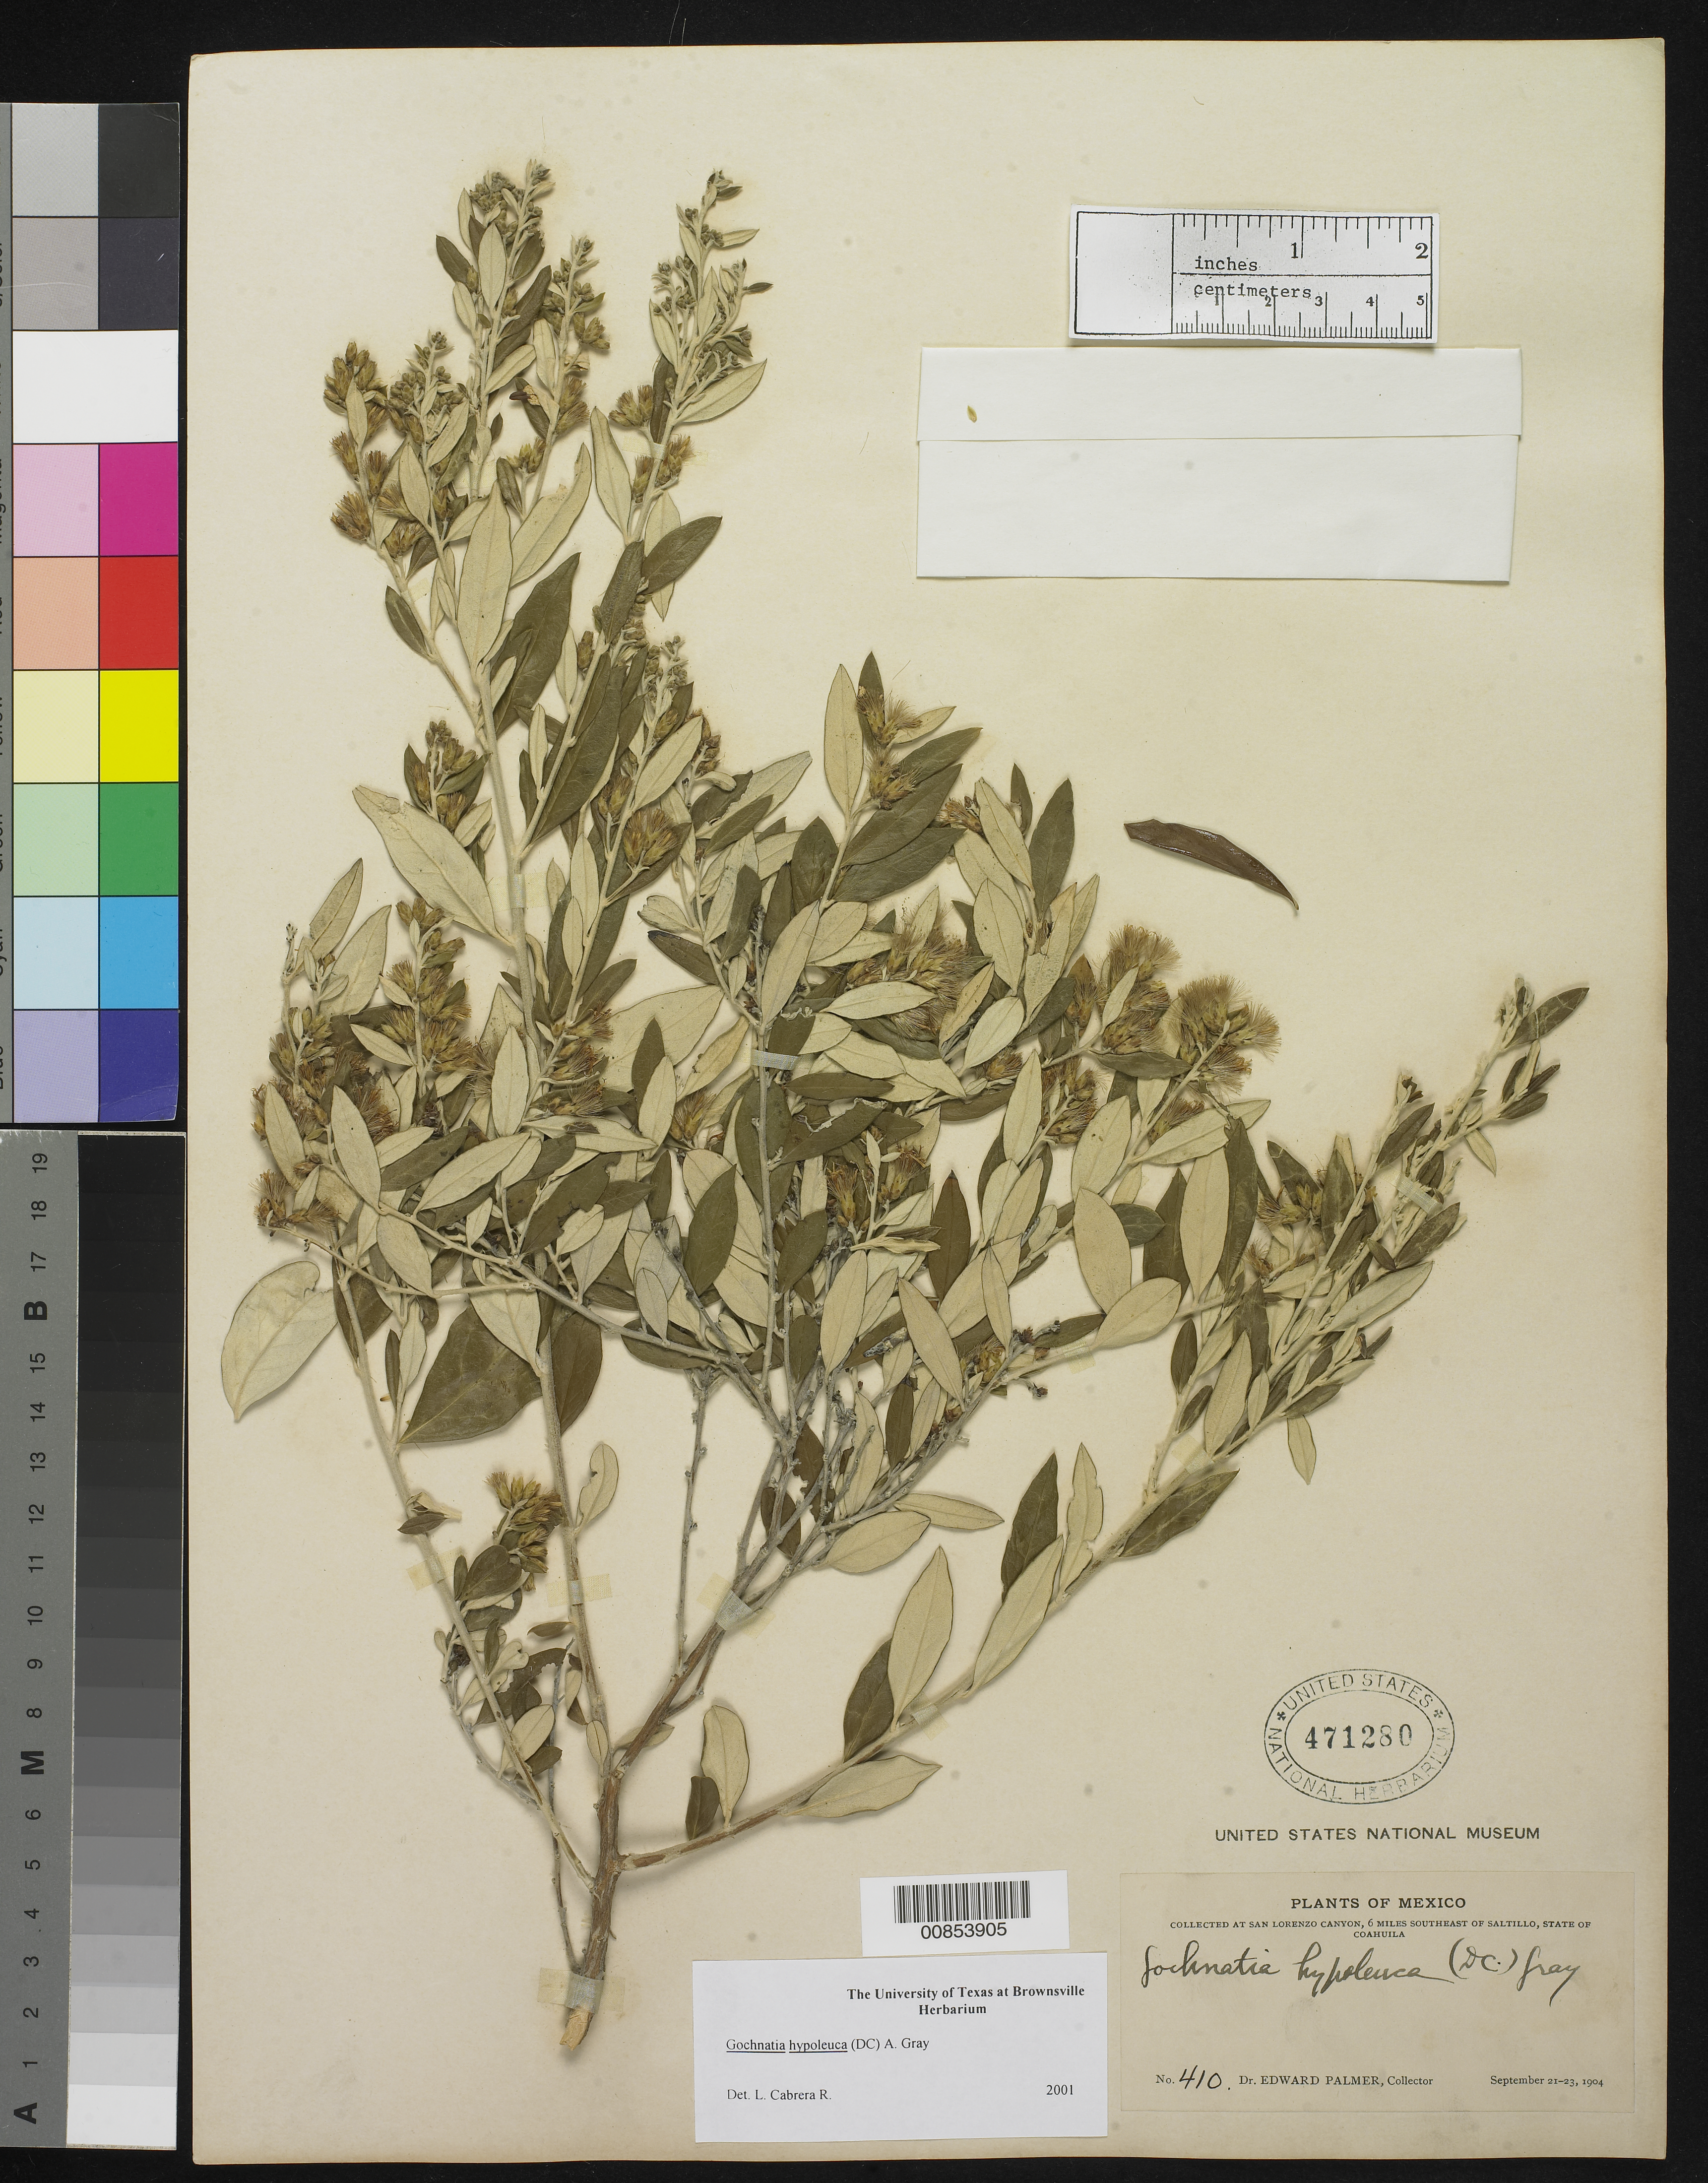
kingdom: Plantae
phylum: Tracheophyta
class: Magnoliopsida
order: Asterales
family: Asteraceae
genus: Nahuatlea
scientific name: Nahuatlea hypoleuca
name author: (DC.) V.A. Funk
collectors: E. Palmer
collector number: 410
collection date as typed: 21 Sep 1904 to 23 Sep 1904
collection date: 1904-09-21/1904-09-23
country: Mexico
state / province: Coahuila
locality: San Lorenzo Canyon, 6 miles southeast of Saltillo, Coahuila.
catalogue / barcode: US 471280